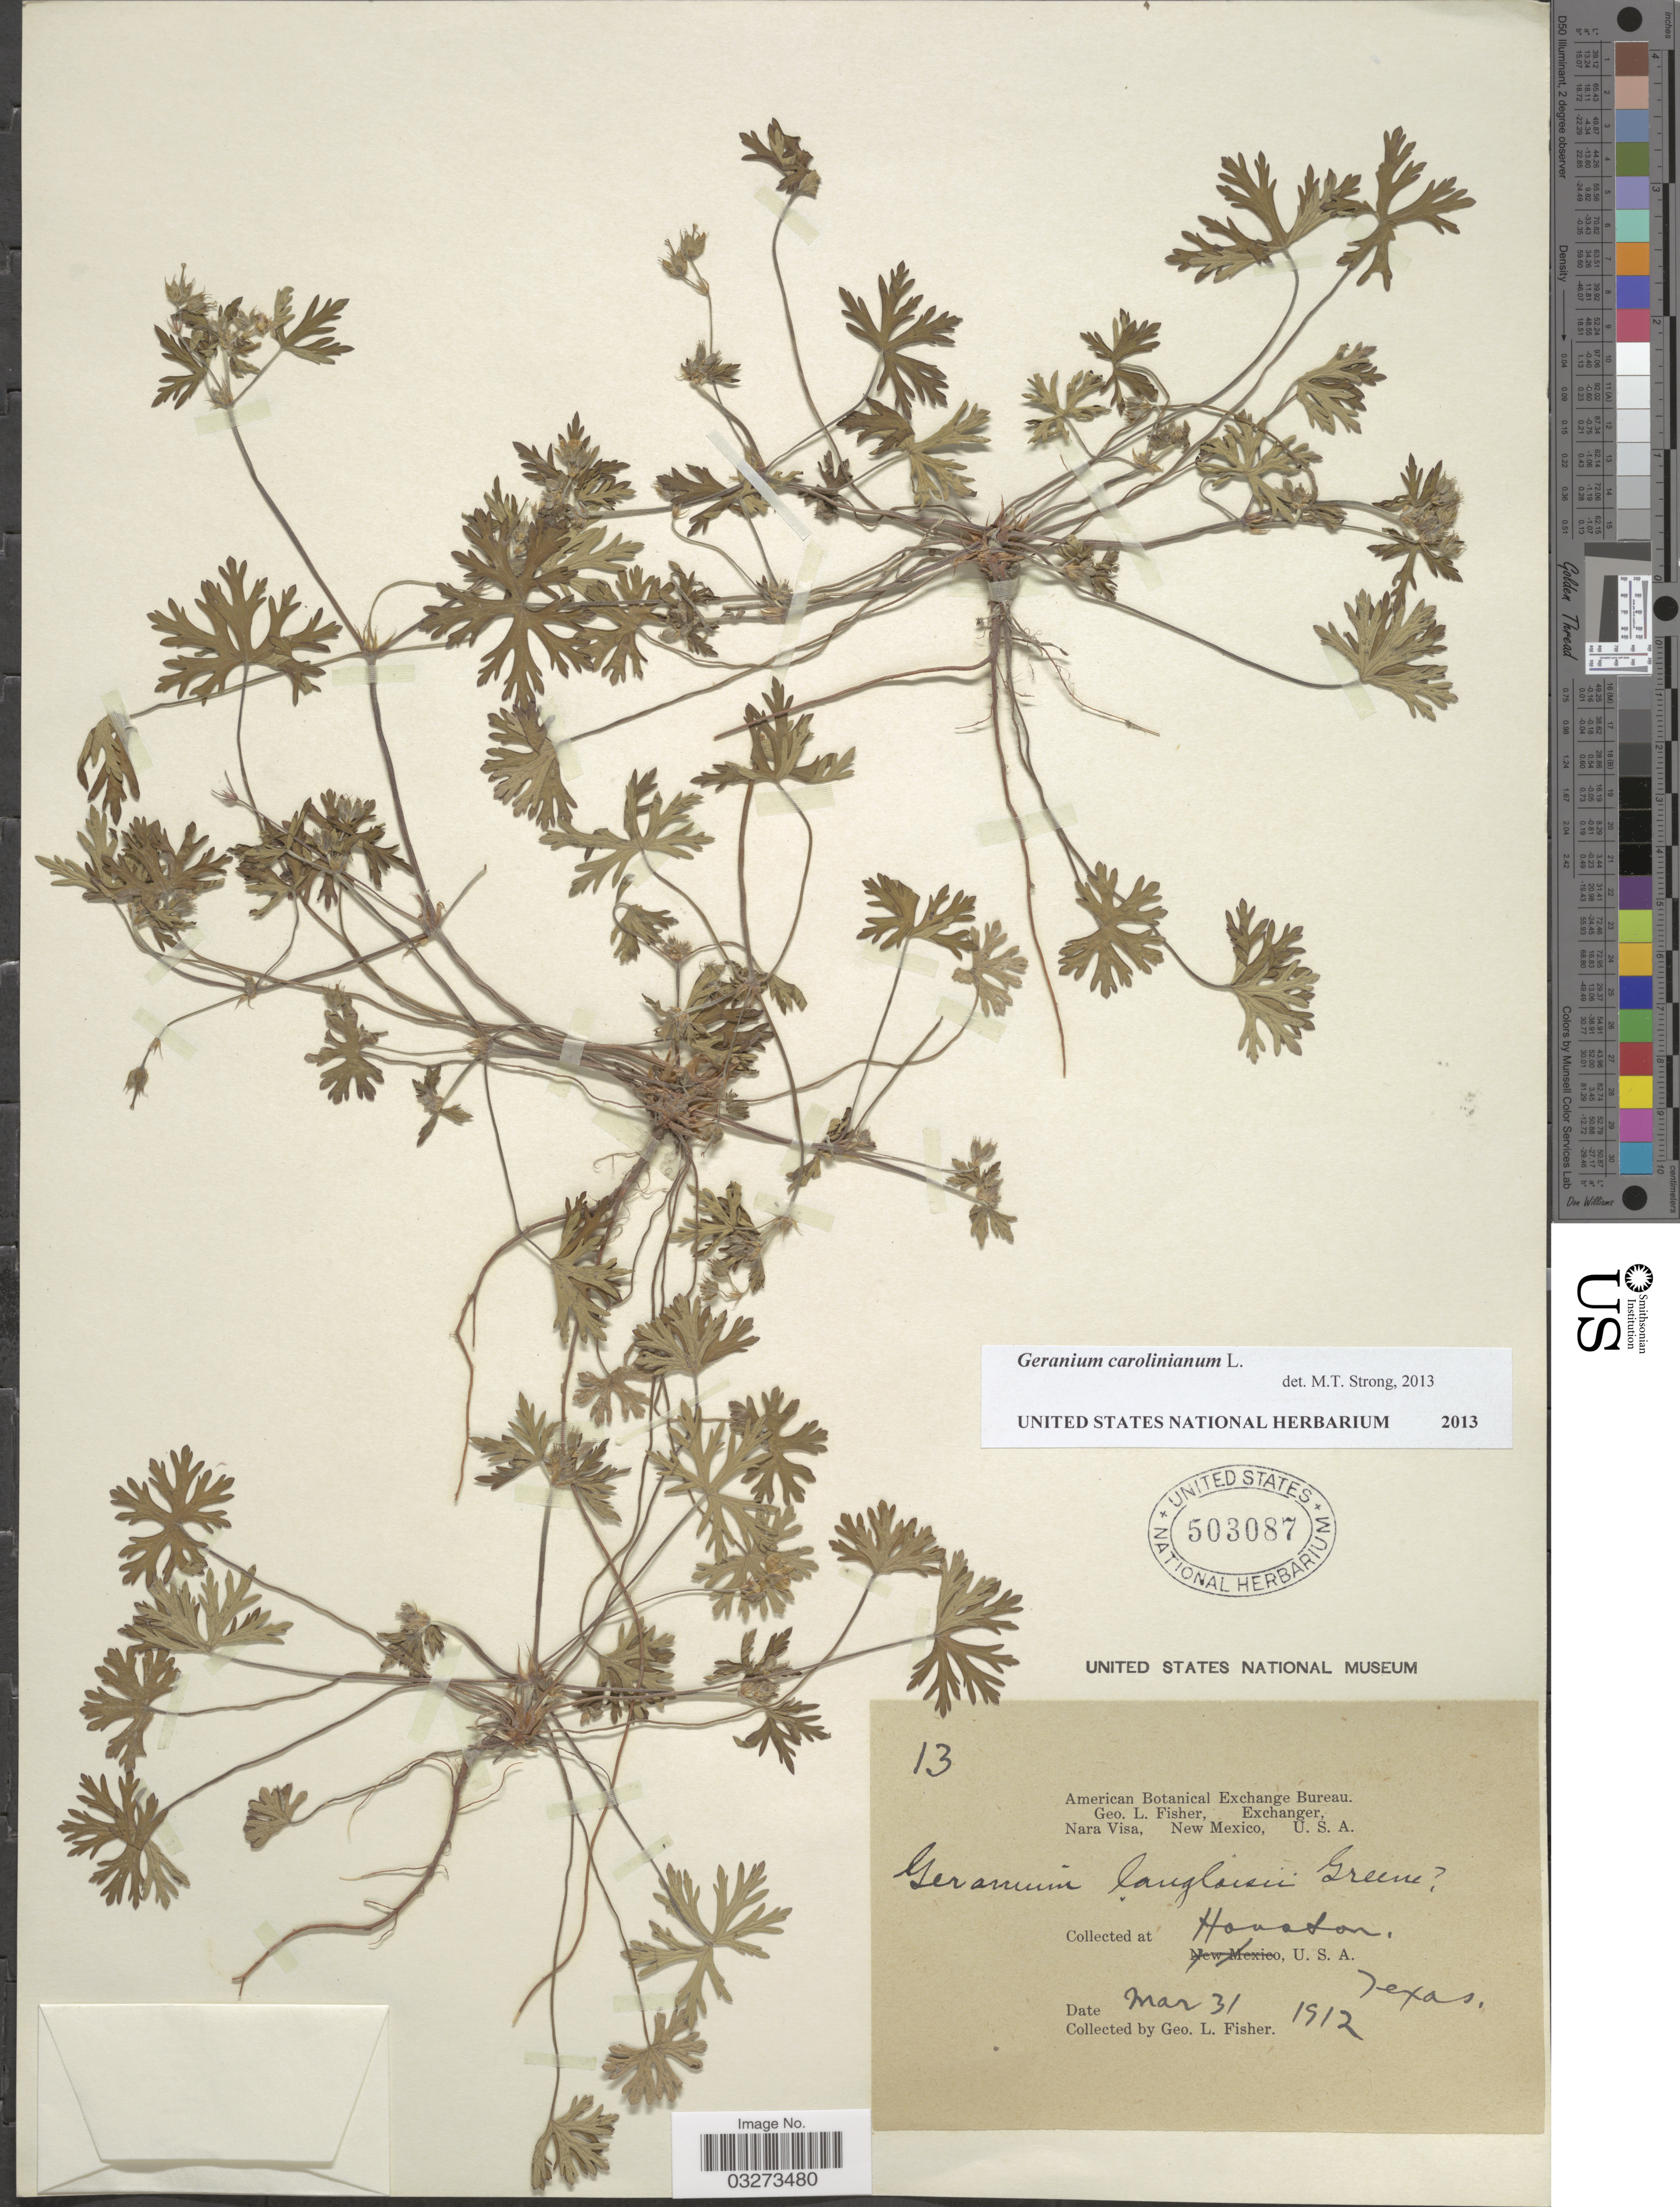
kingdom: Plantae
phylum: Tracheophyta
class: Magnoliopsida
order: Geraniales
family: Geraniaceae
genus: Geranium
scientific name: Geranium carolinianum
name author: L.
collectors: G. L. Fisher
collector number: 13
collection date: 1912-03-31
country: United States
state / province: Texas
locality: Houston.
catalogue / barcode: US 503087